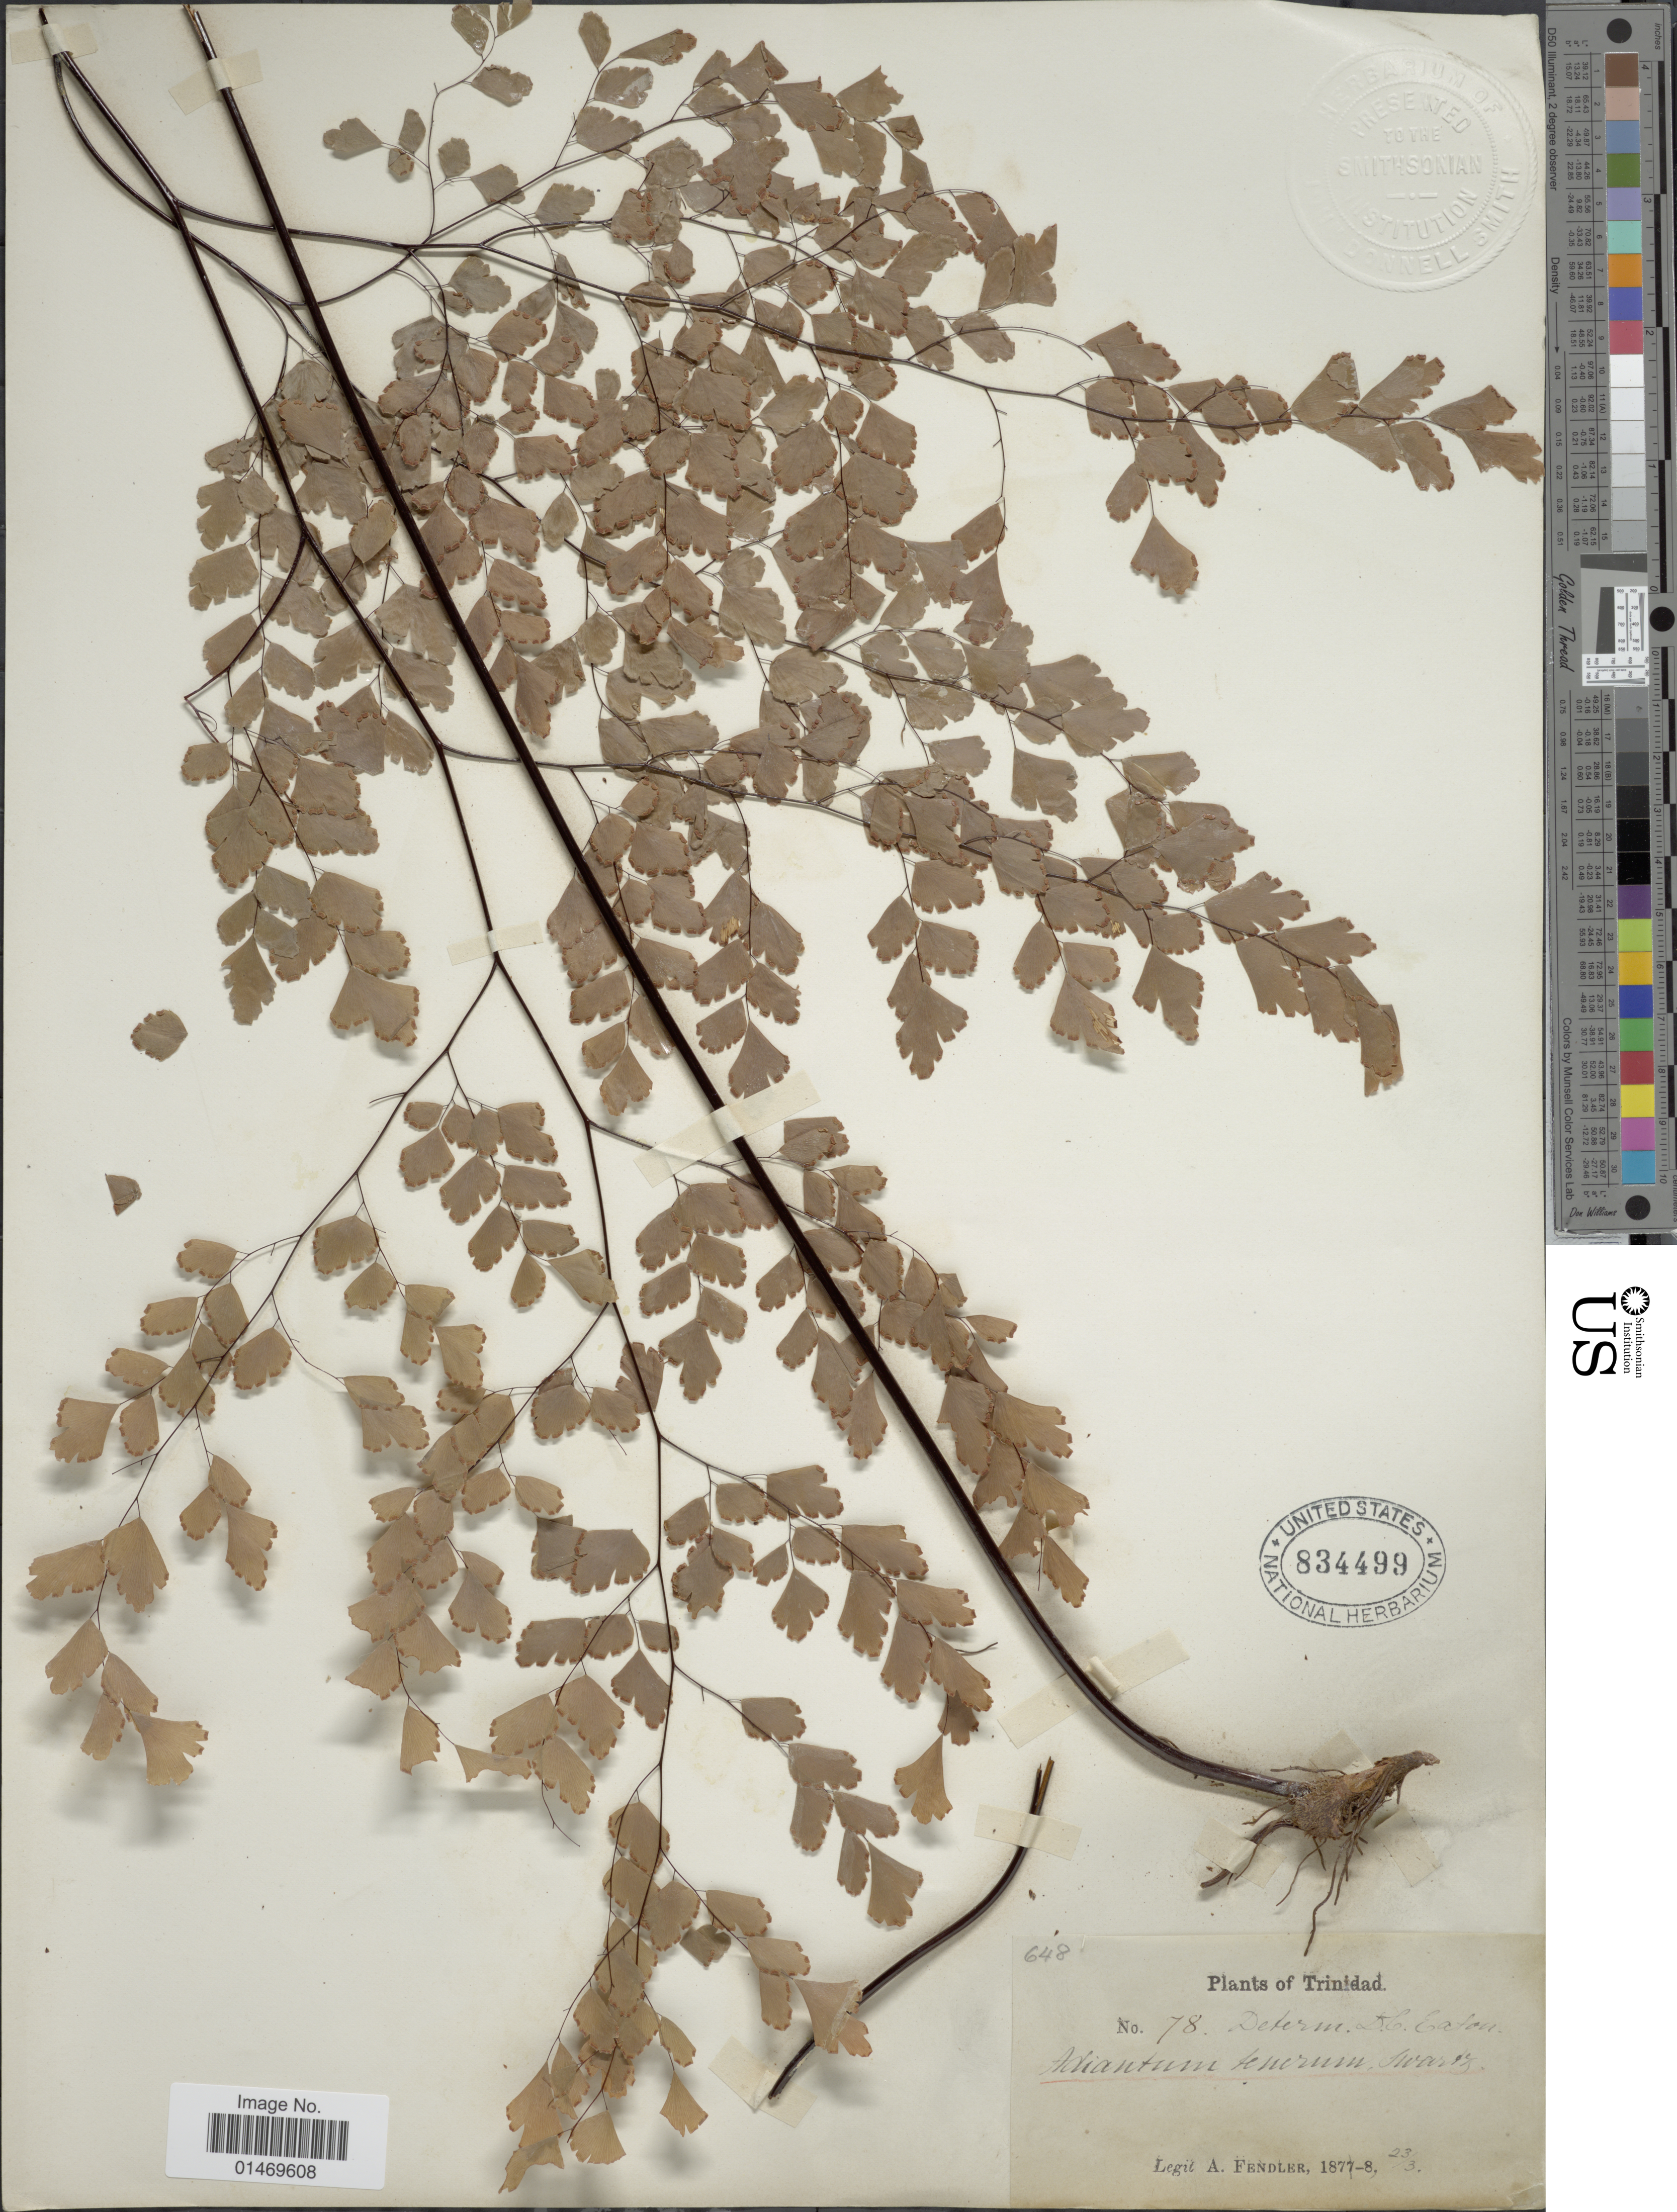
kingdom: Plantae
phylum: Tracheophyta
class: Polypodiopsida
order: Polypodiales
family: Pteridaceae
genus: Adiantum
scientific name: Adiantum tenerum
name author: Sw.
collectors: A. Fendler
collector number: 78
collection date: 1878-03-23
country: Trinidad and Tobago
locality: Plants of Trinidad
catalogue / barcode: US 834499